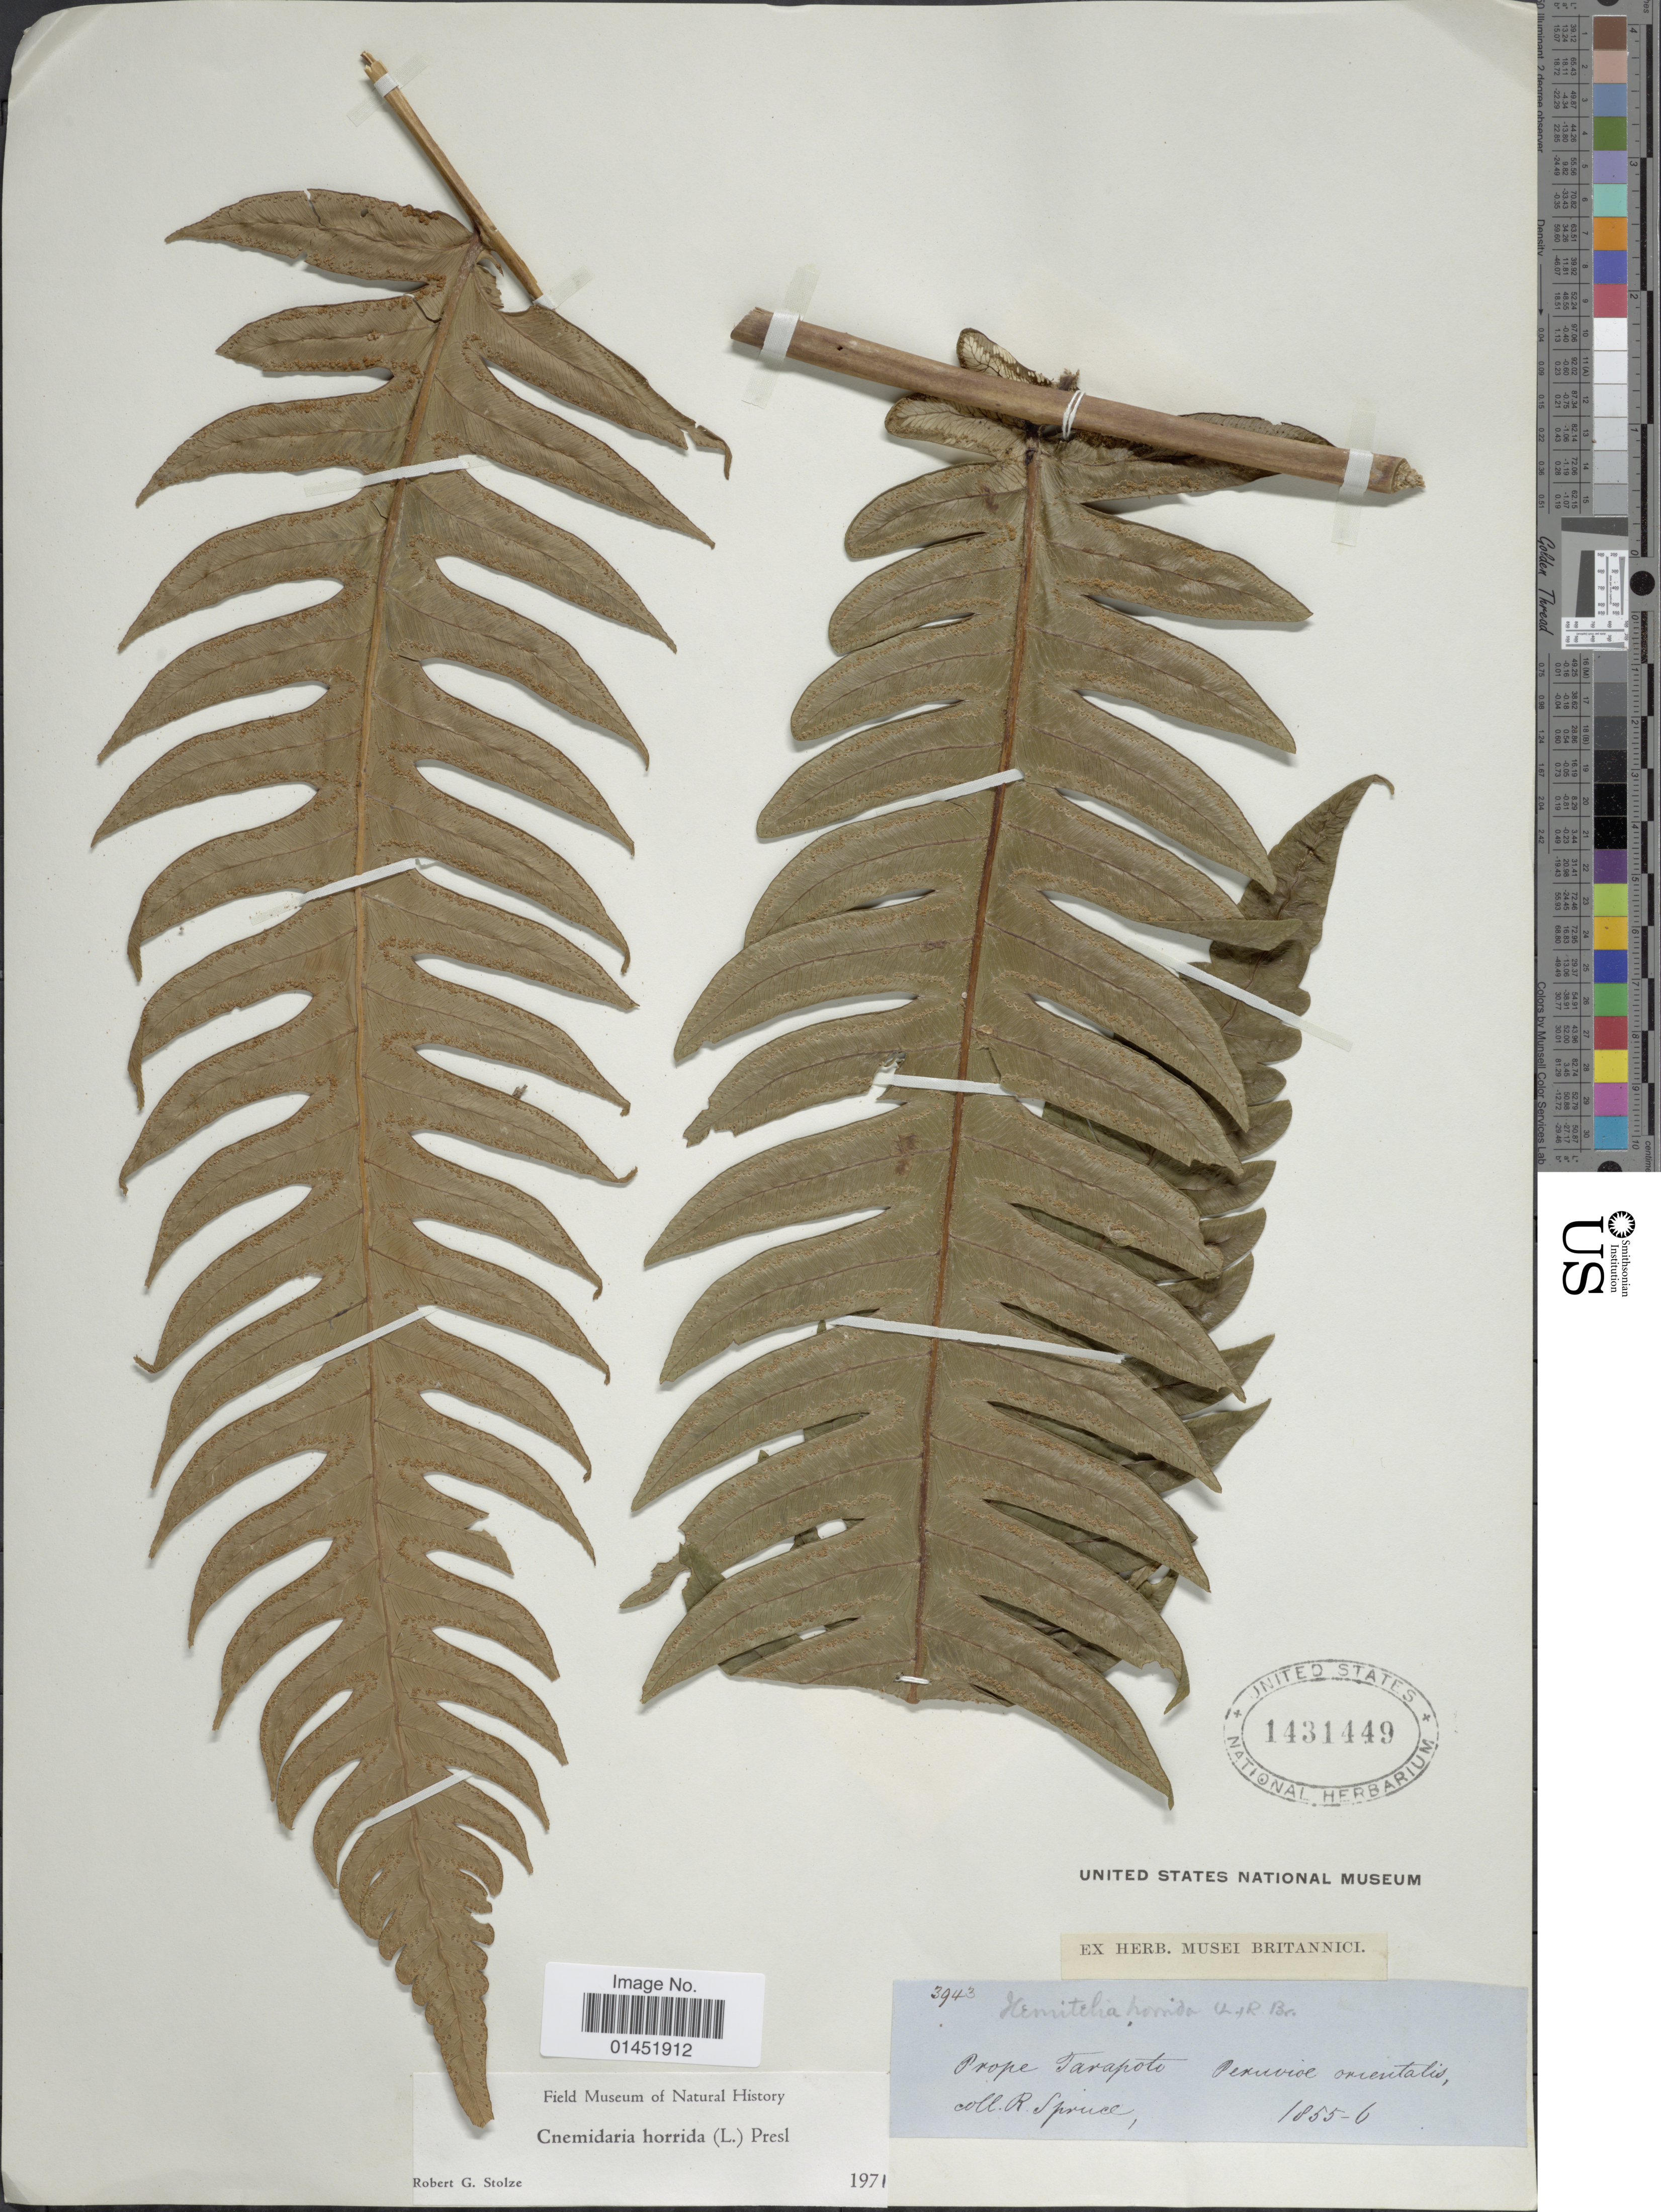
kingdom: Plantae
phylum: Tracheophyta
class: Polypodiopsida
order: Cyatheales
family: Cyatheaceae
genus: Cyathea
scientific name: Cyathea horrida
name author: (L.) Sm.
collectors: R. Spruce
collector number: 3943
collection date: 1855/1856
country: Peru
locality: Prope Tarapoto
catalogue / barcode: US 1431449